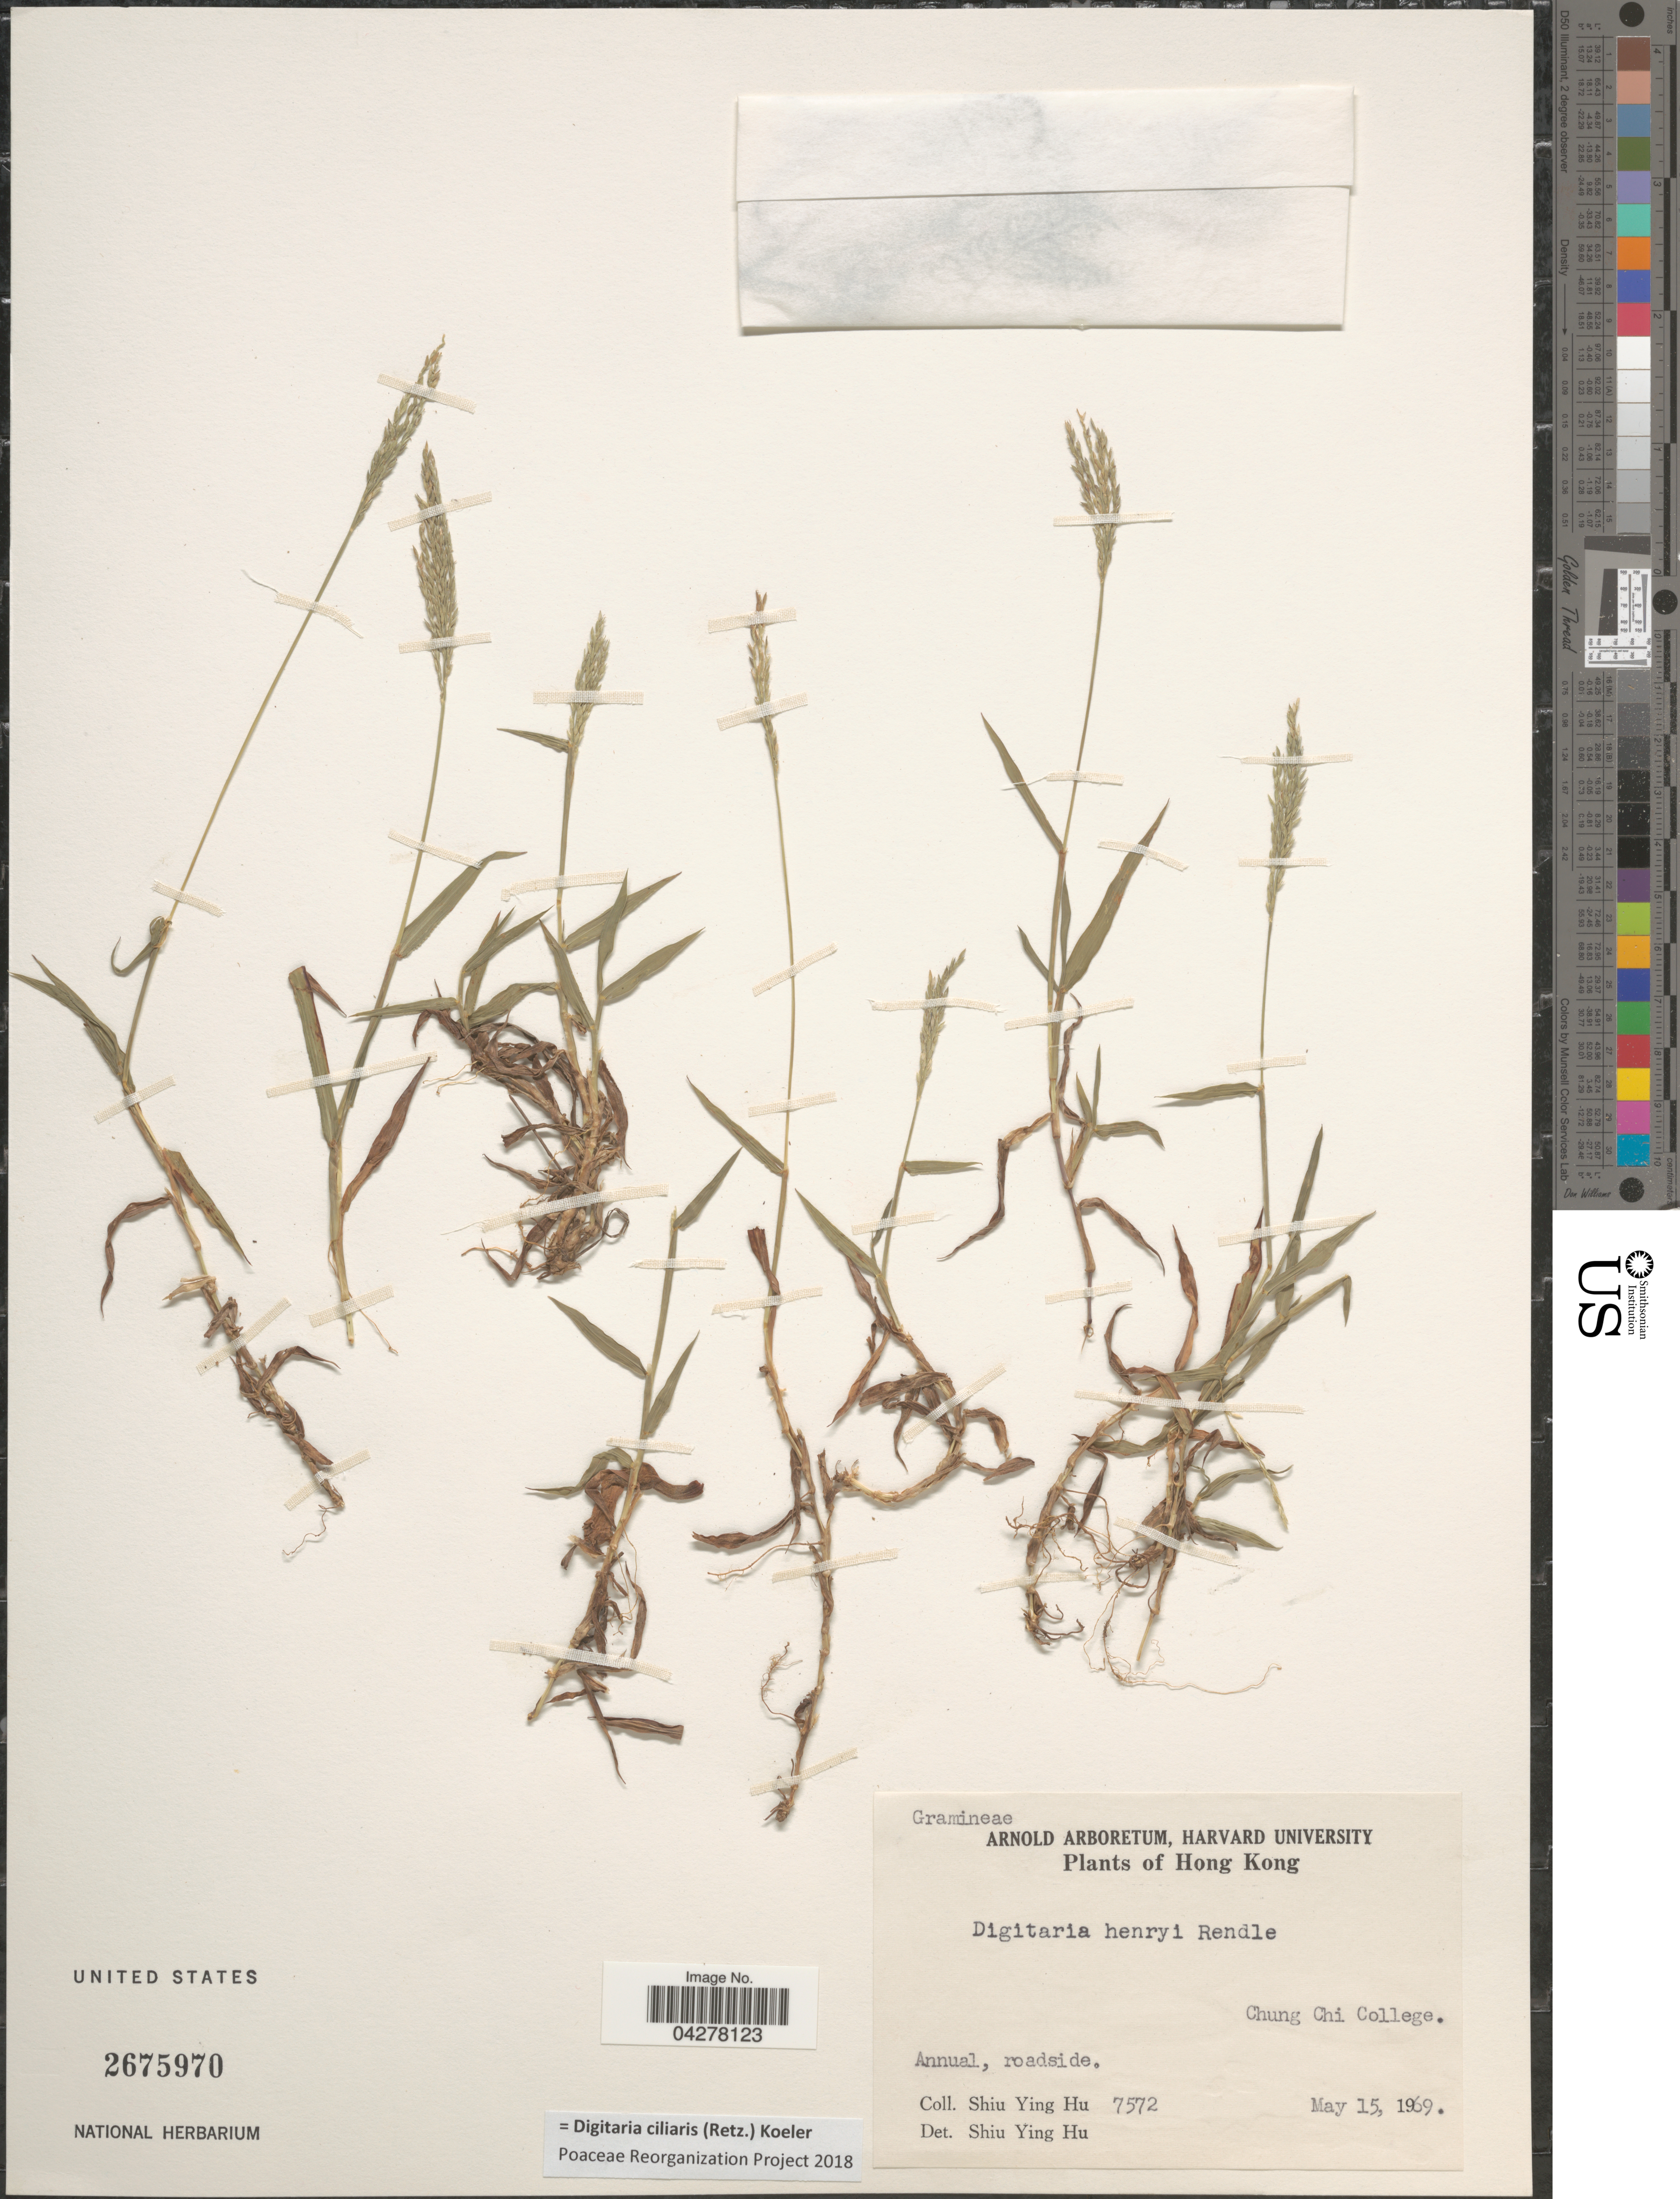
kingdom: Plantae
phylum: Tracheophyta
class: Liliopsida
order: Poales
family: Poaceae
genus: Digitaria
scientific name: Digitaria ciliaris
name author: (Retz.) Koeler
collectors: S. Y. Hu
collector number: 7572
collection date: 1969-05-15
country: China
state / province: Hong Kong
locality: Chung Chi College. Annual, roadside.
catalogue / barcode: US 2675970